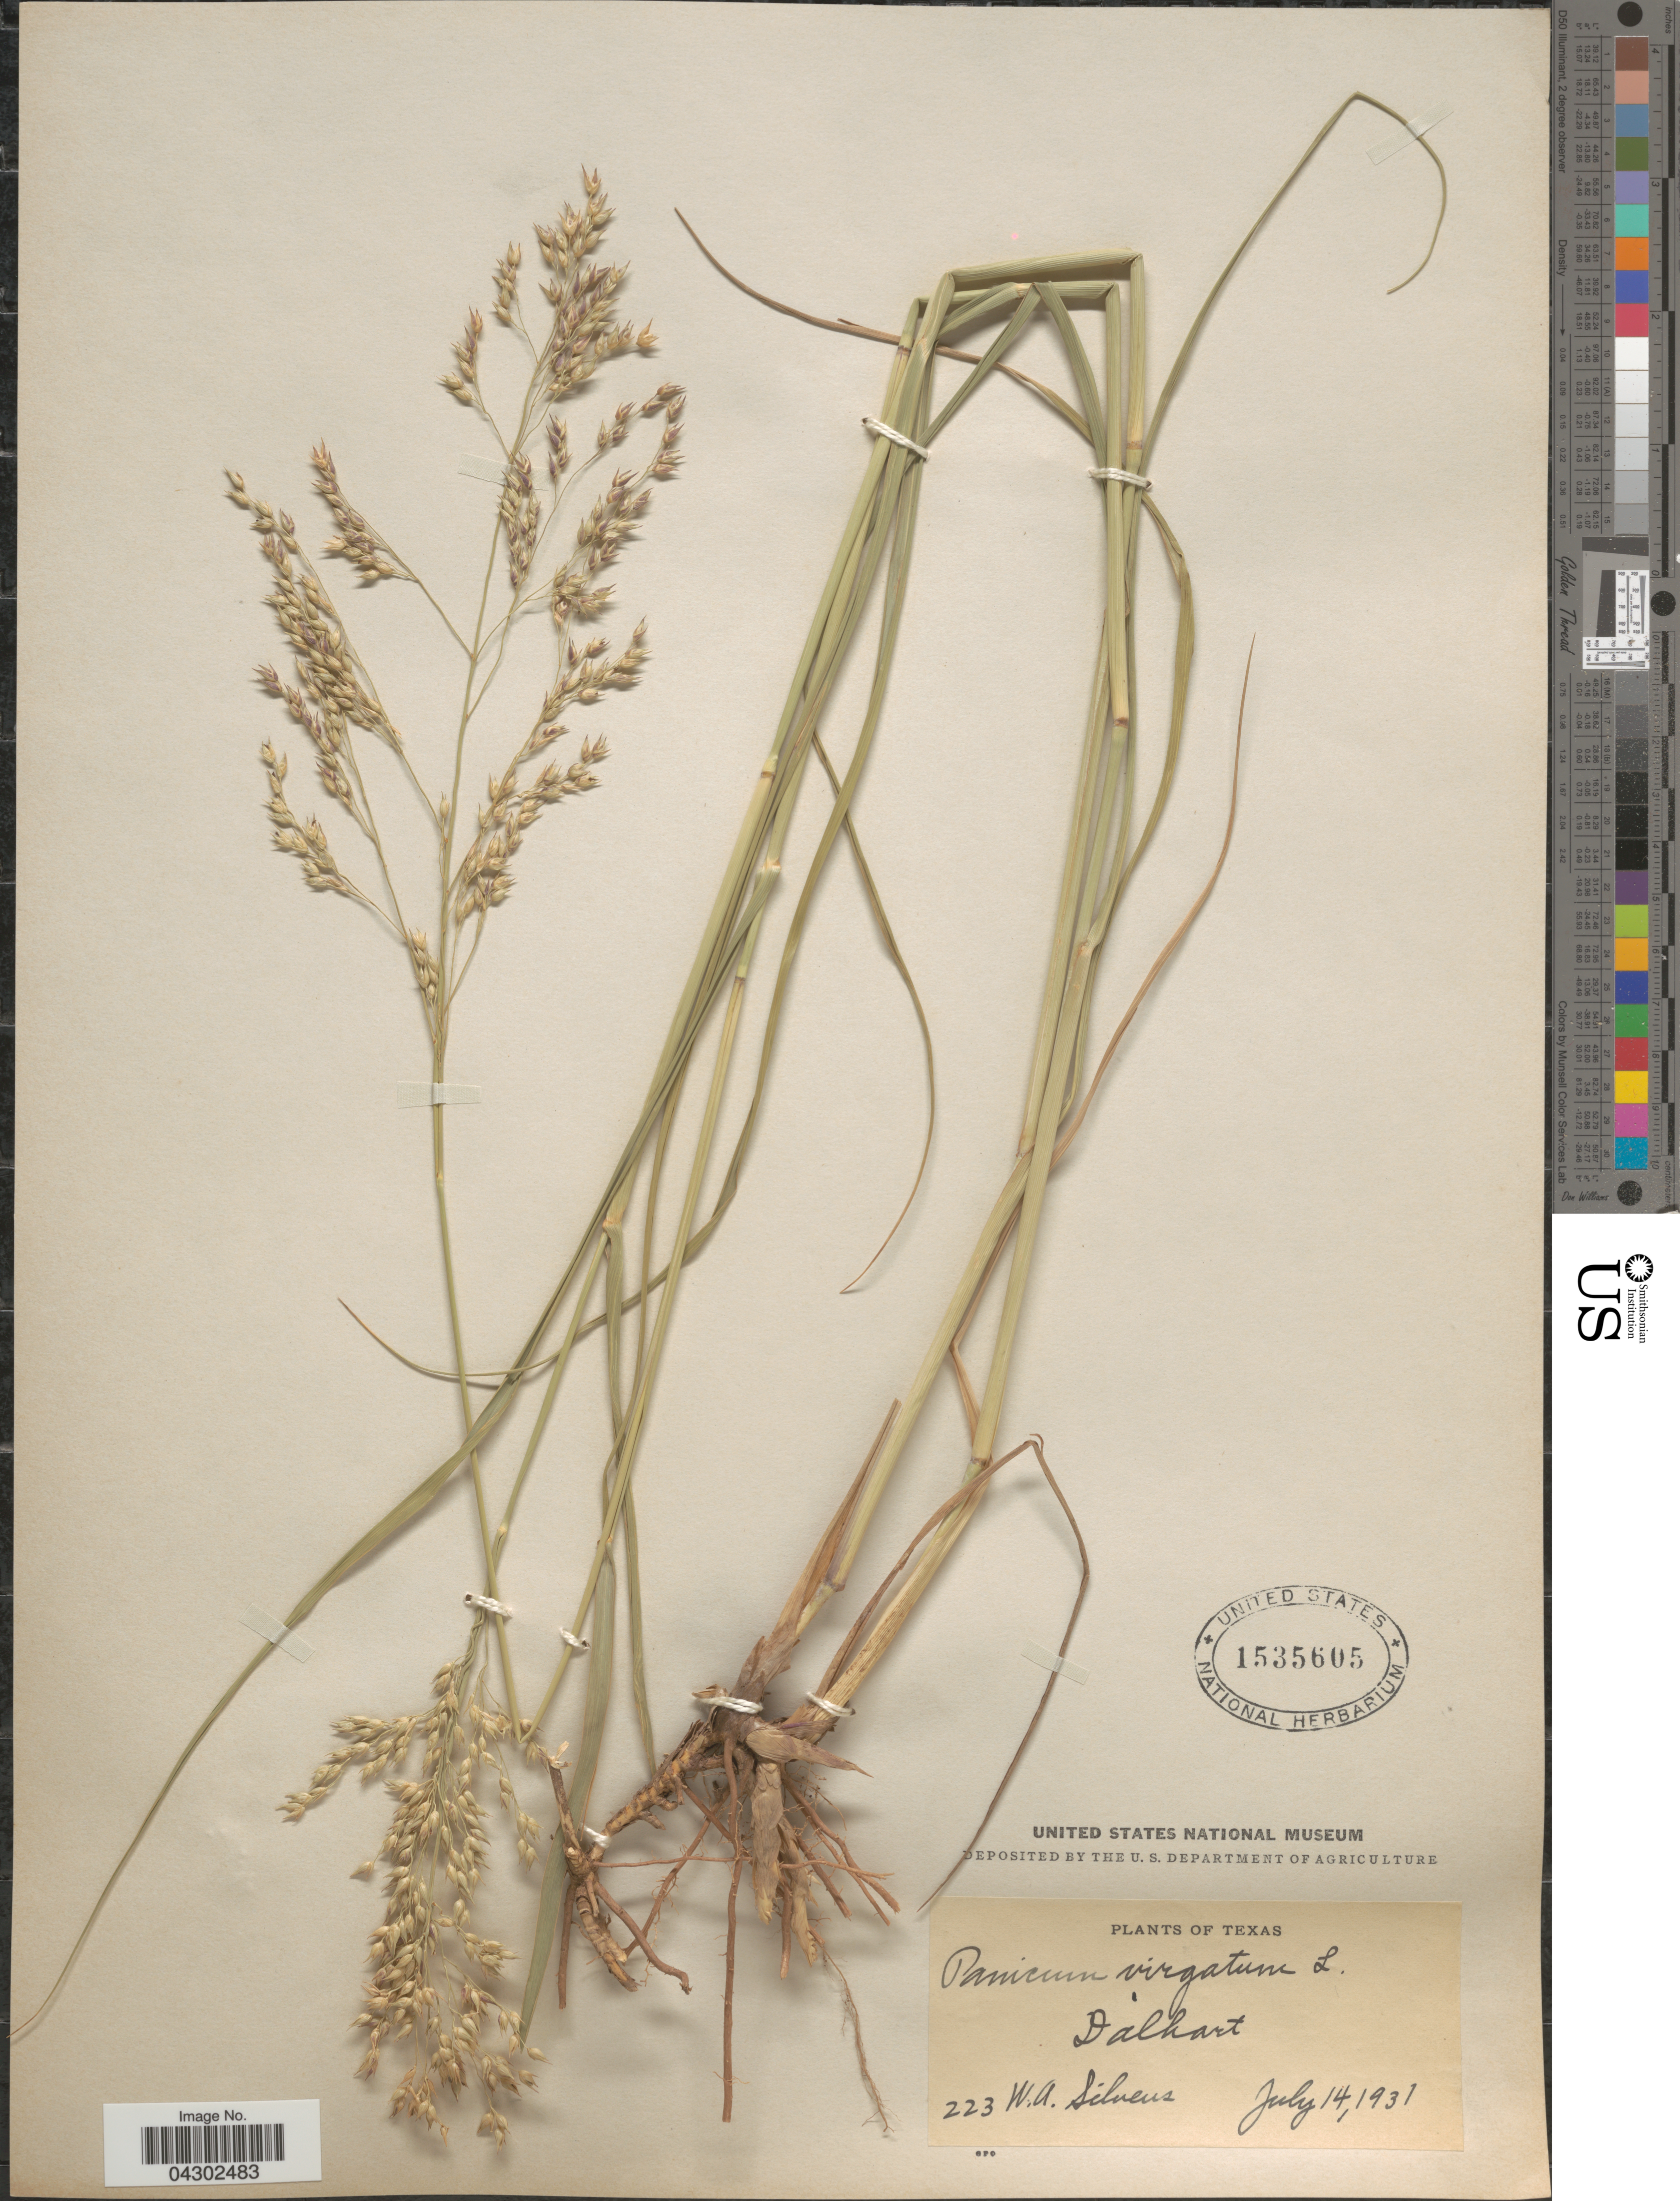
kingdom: Plantae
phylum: Tracheophyta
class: Liliopsida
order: Poales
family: Poaceae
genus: Panicum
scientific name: Panicum virgatum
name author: L.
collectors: W. Silveus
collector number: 223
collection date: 1931-07-14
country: United States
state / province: Texas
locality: Dalhart.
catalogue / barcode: US 1535605